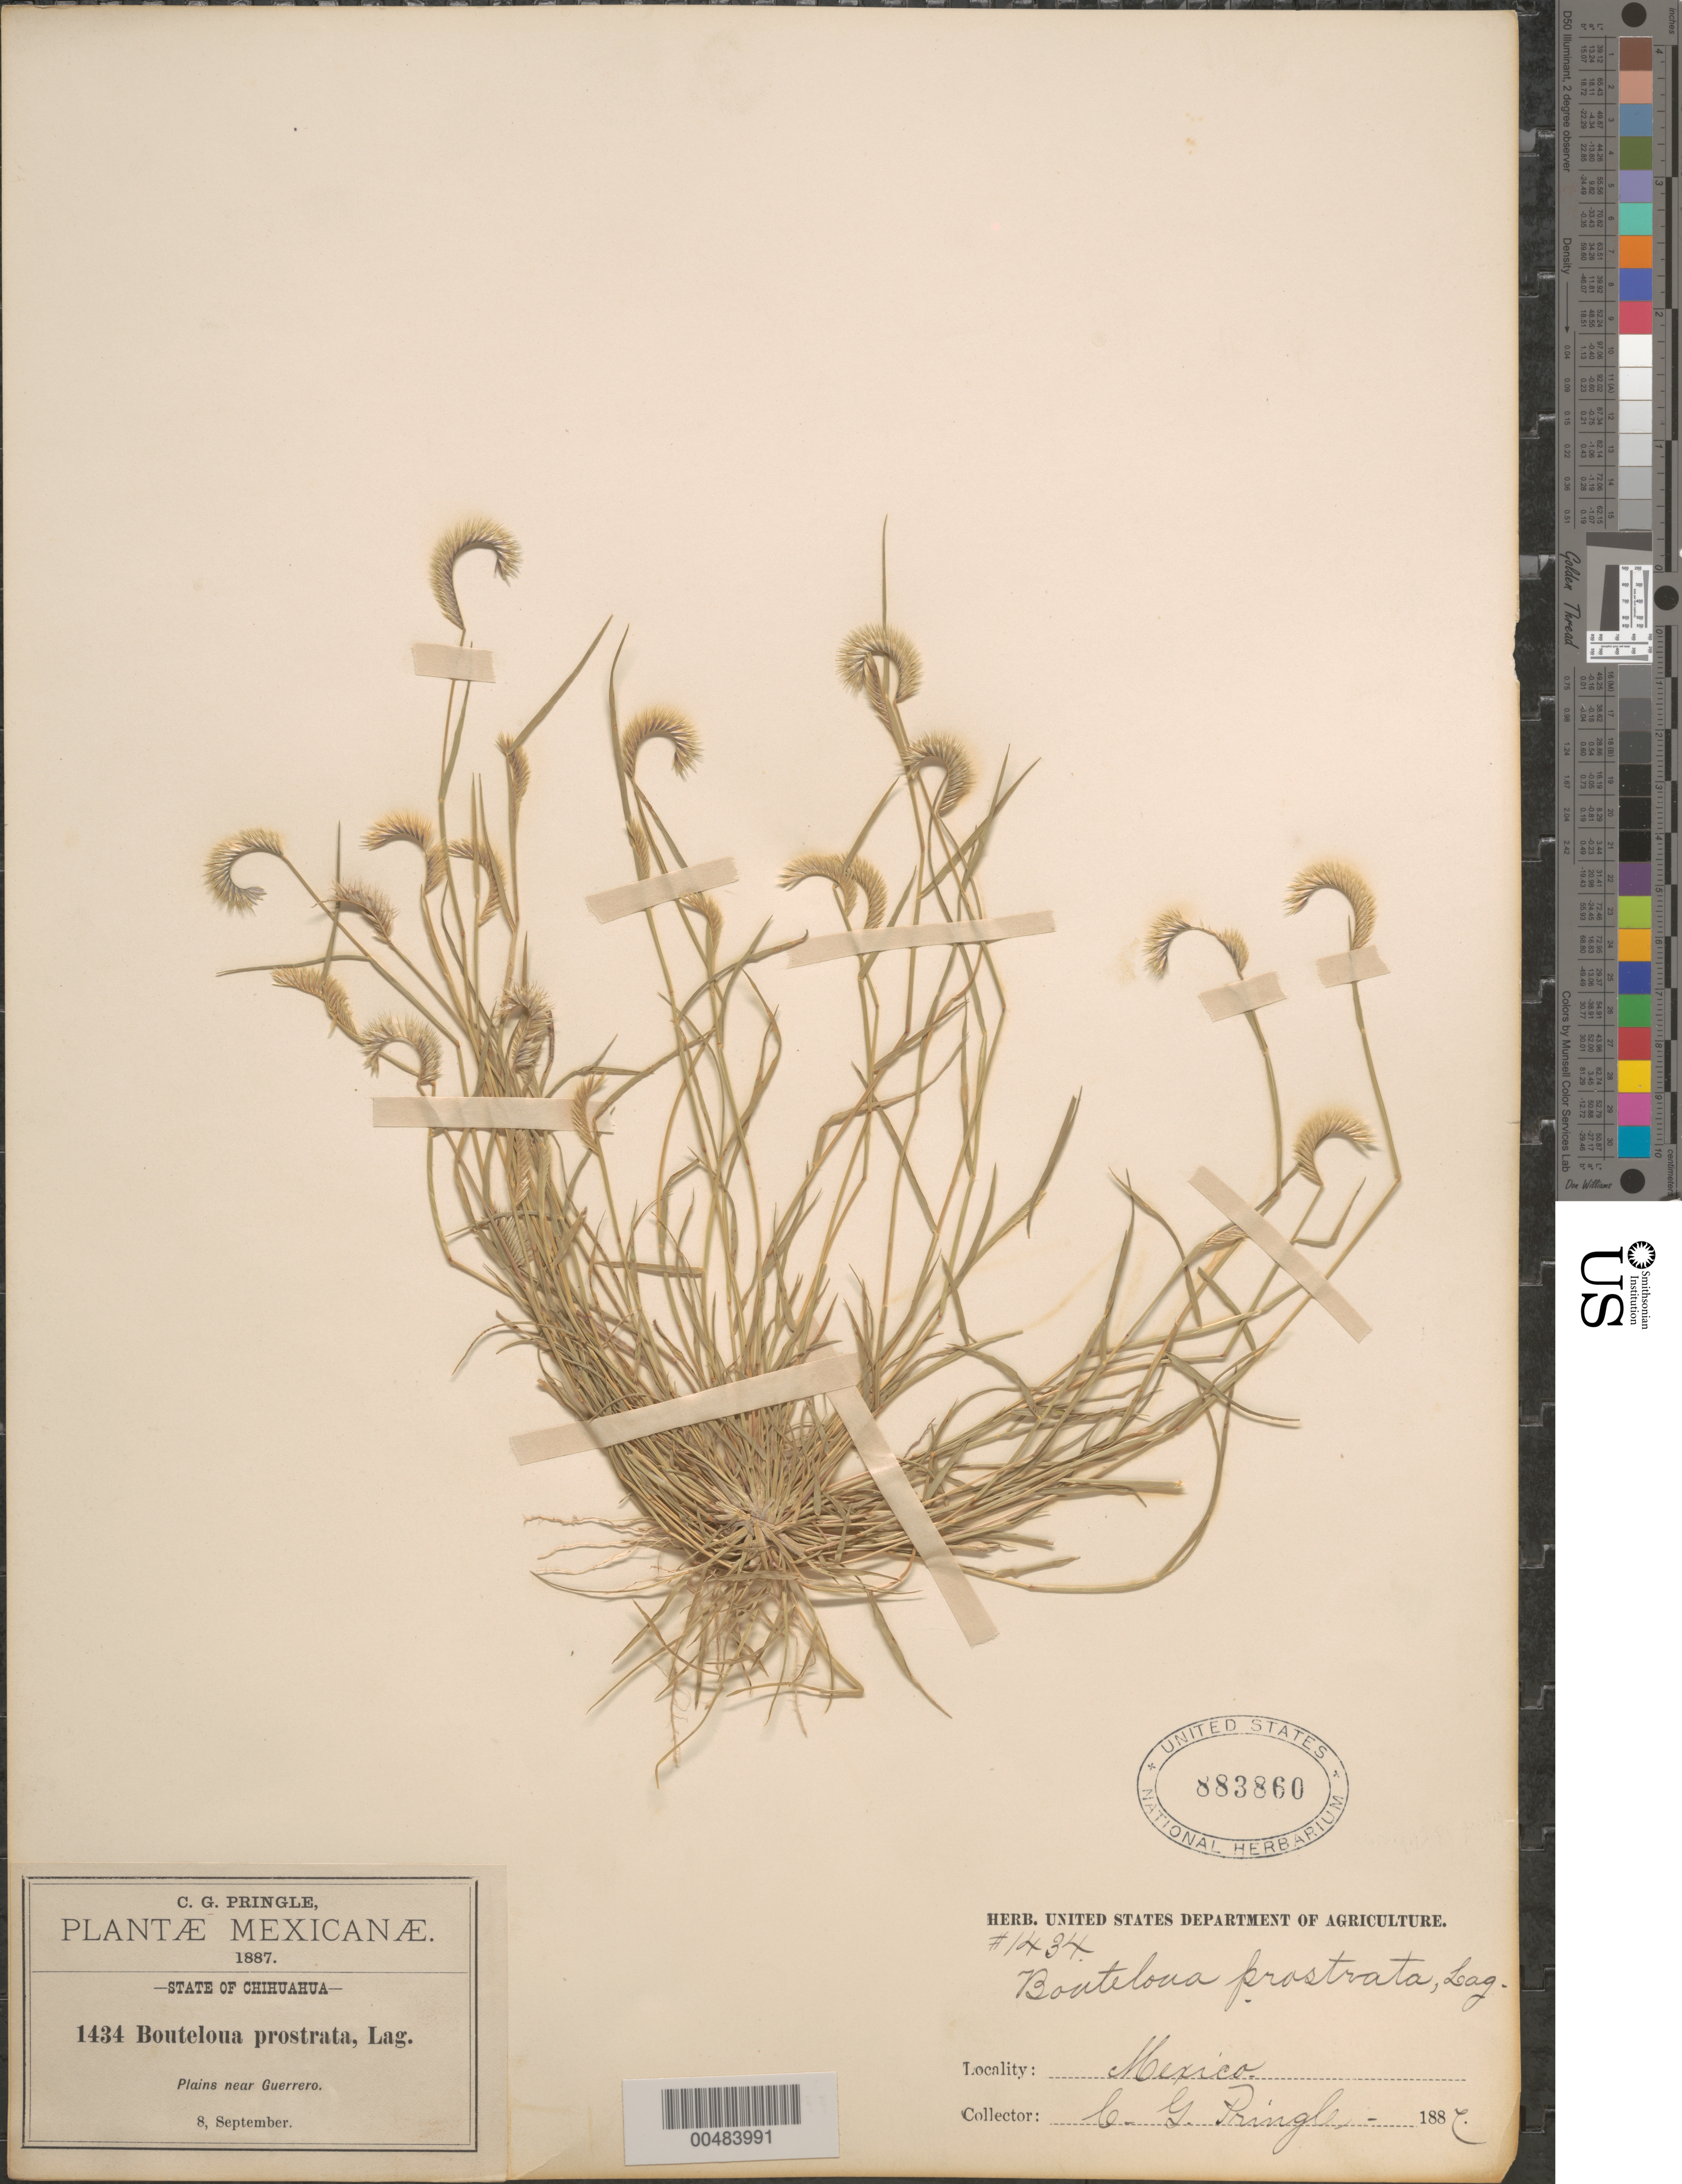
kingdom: Plantae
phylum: Tracheophyta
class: Liliopsida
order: Poales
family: Poaceae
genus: Bouteloua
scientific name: Bouteloua simplex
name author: Lag.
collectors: C. G. Pringle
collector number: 1434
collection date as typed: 8 Sep 1887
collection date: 1887-09-08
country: Mexico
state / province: Chihuahua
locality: Plains near Guerrero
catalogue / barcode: US 883860